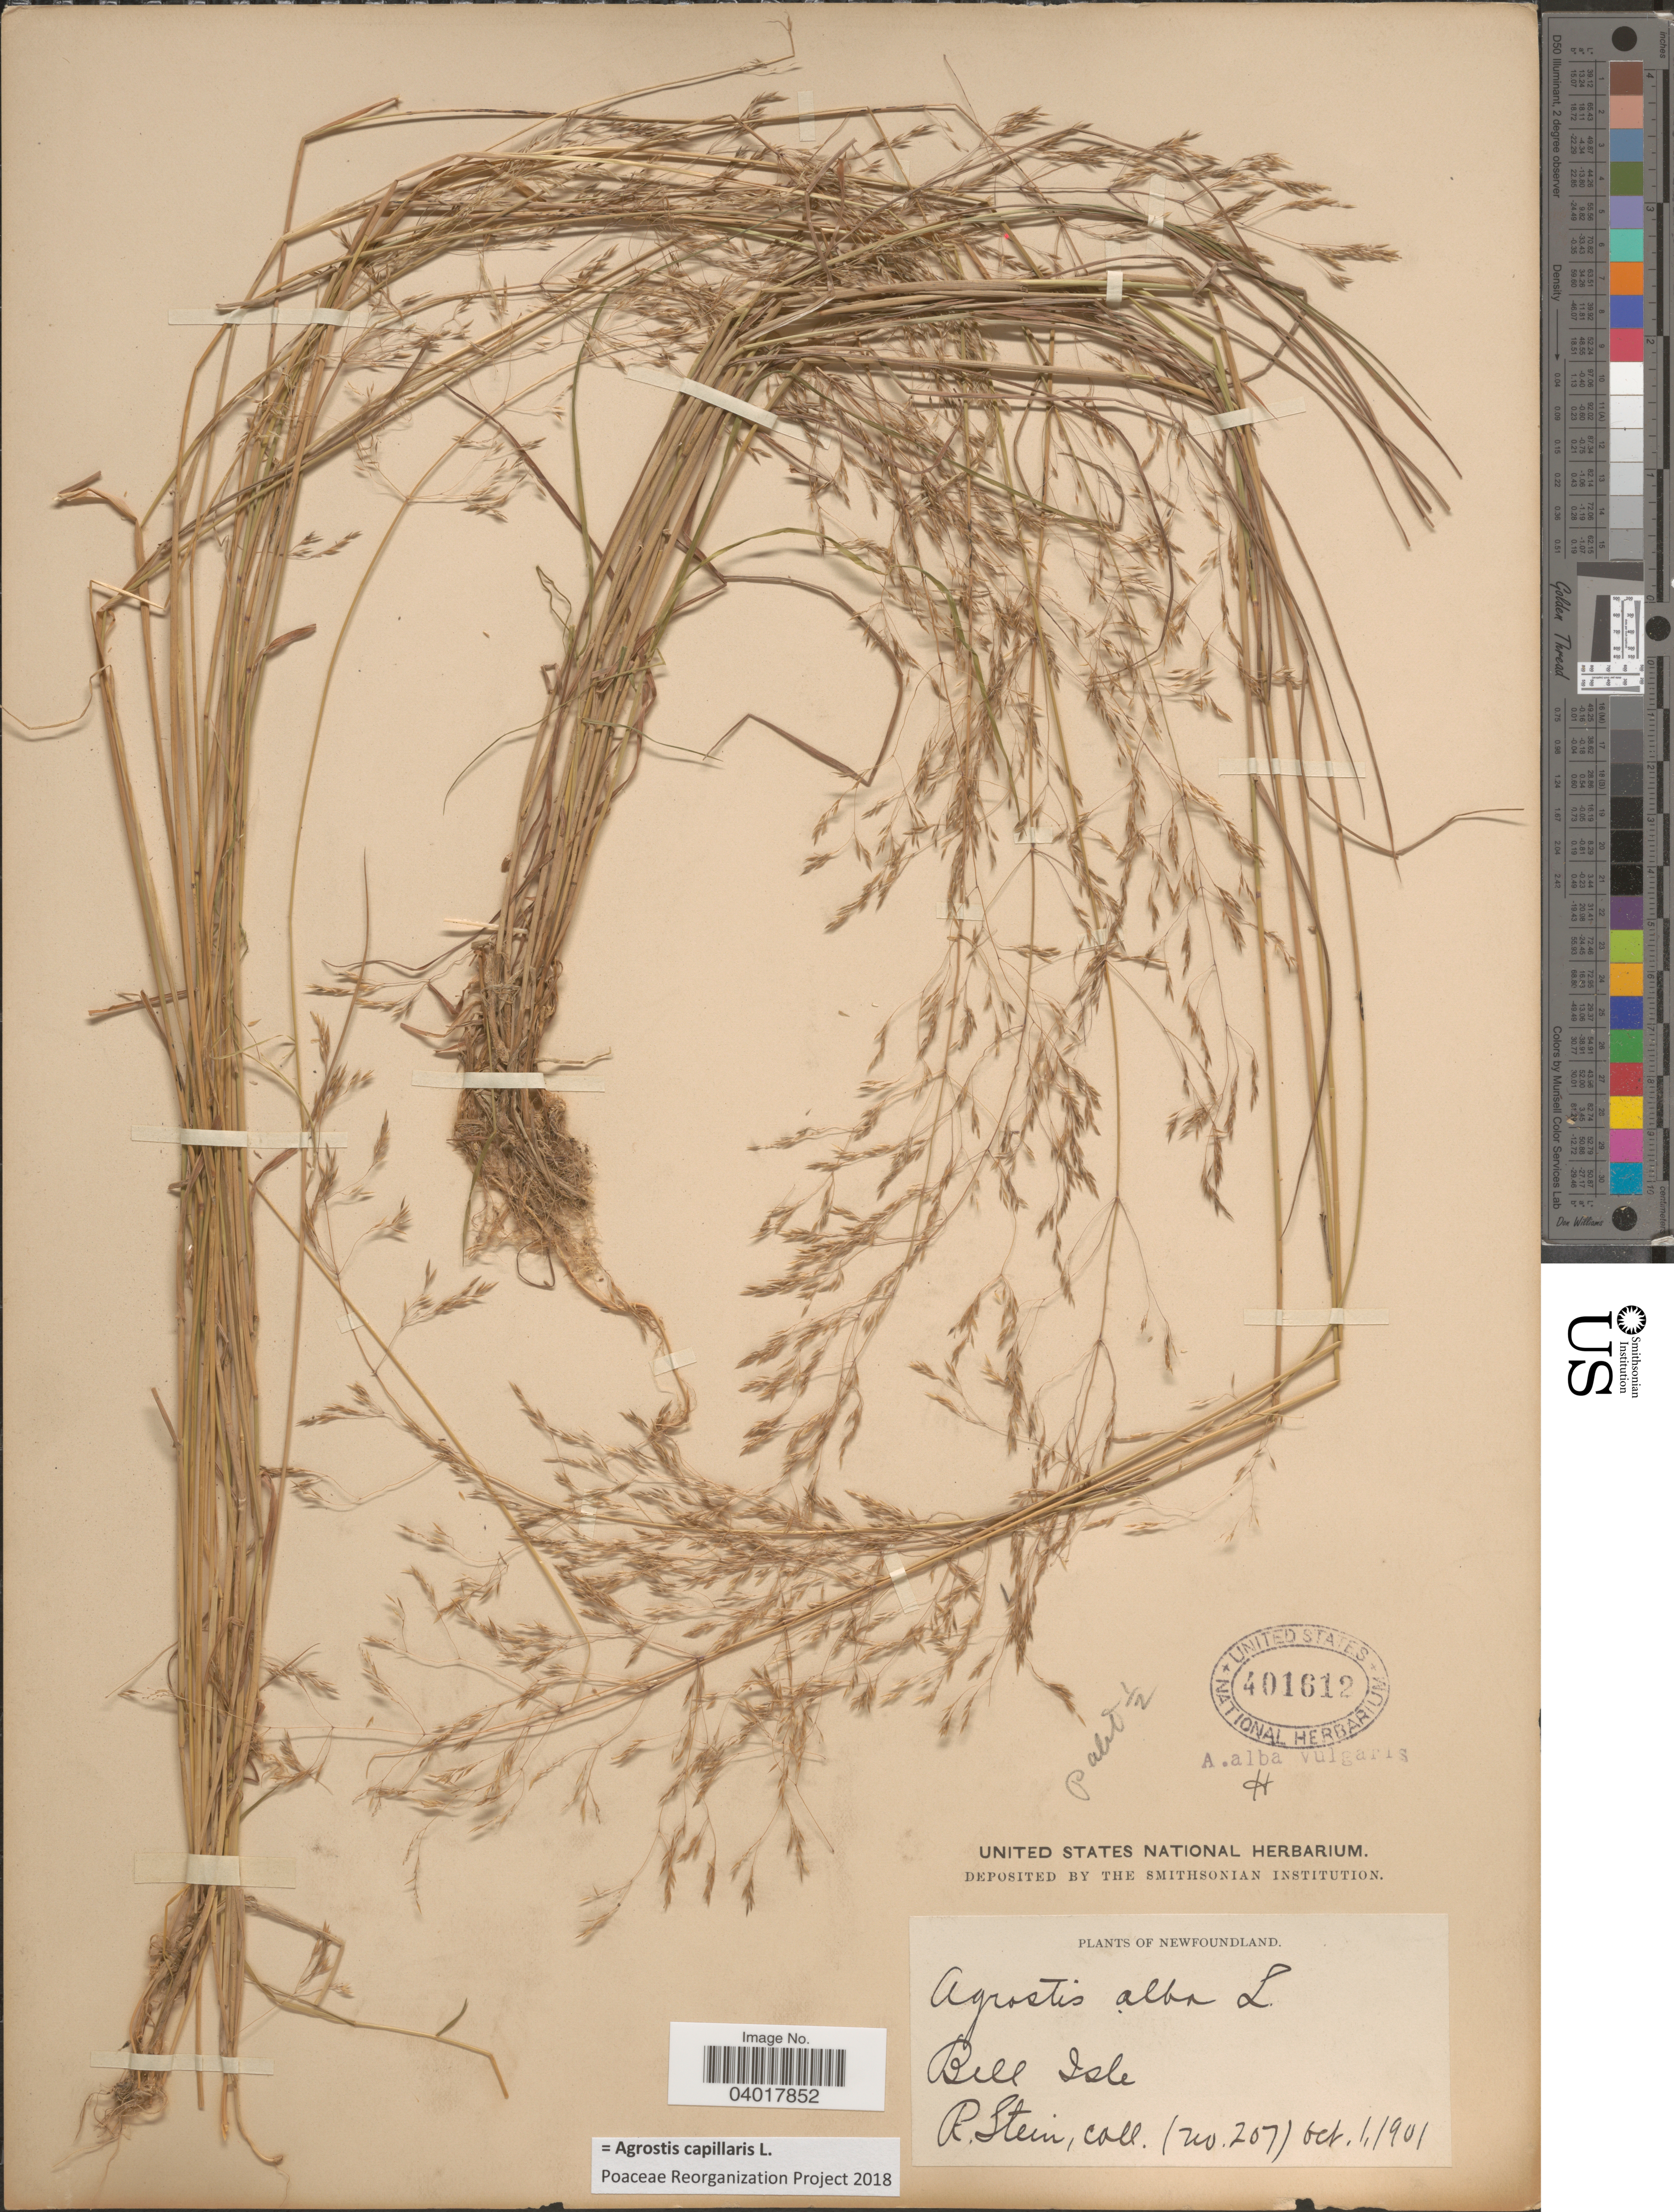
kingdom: Plantae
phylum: Tracheophyta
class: Liliopsida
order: Poales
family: Poaceae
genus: Agrostis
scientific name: Agrostis capillaris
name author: L.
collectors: R. Stein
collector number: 207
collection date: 1901-10-01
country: Canada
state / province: Newfoundland and Labrador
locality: Bell Isle.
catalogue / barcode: US 401612